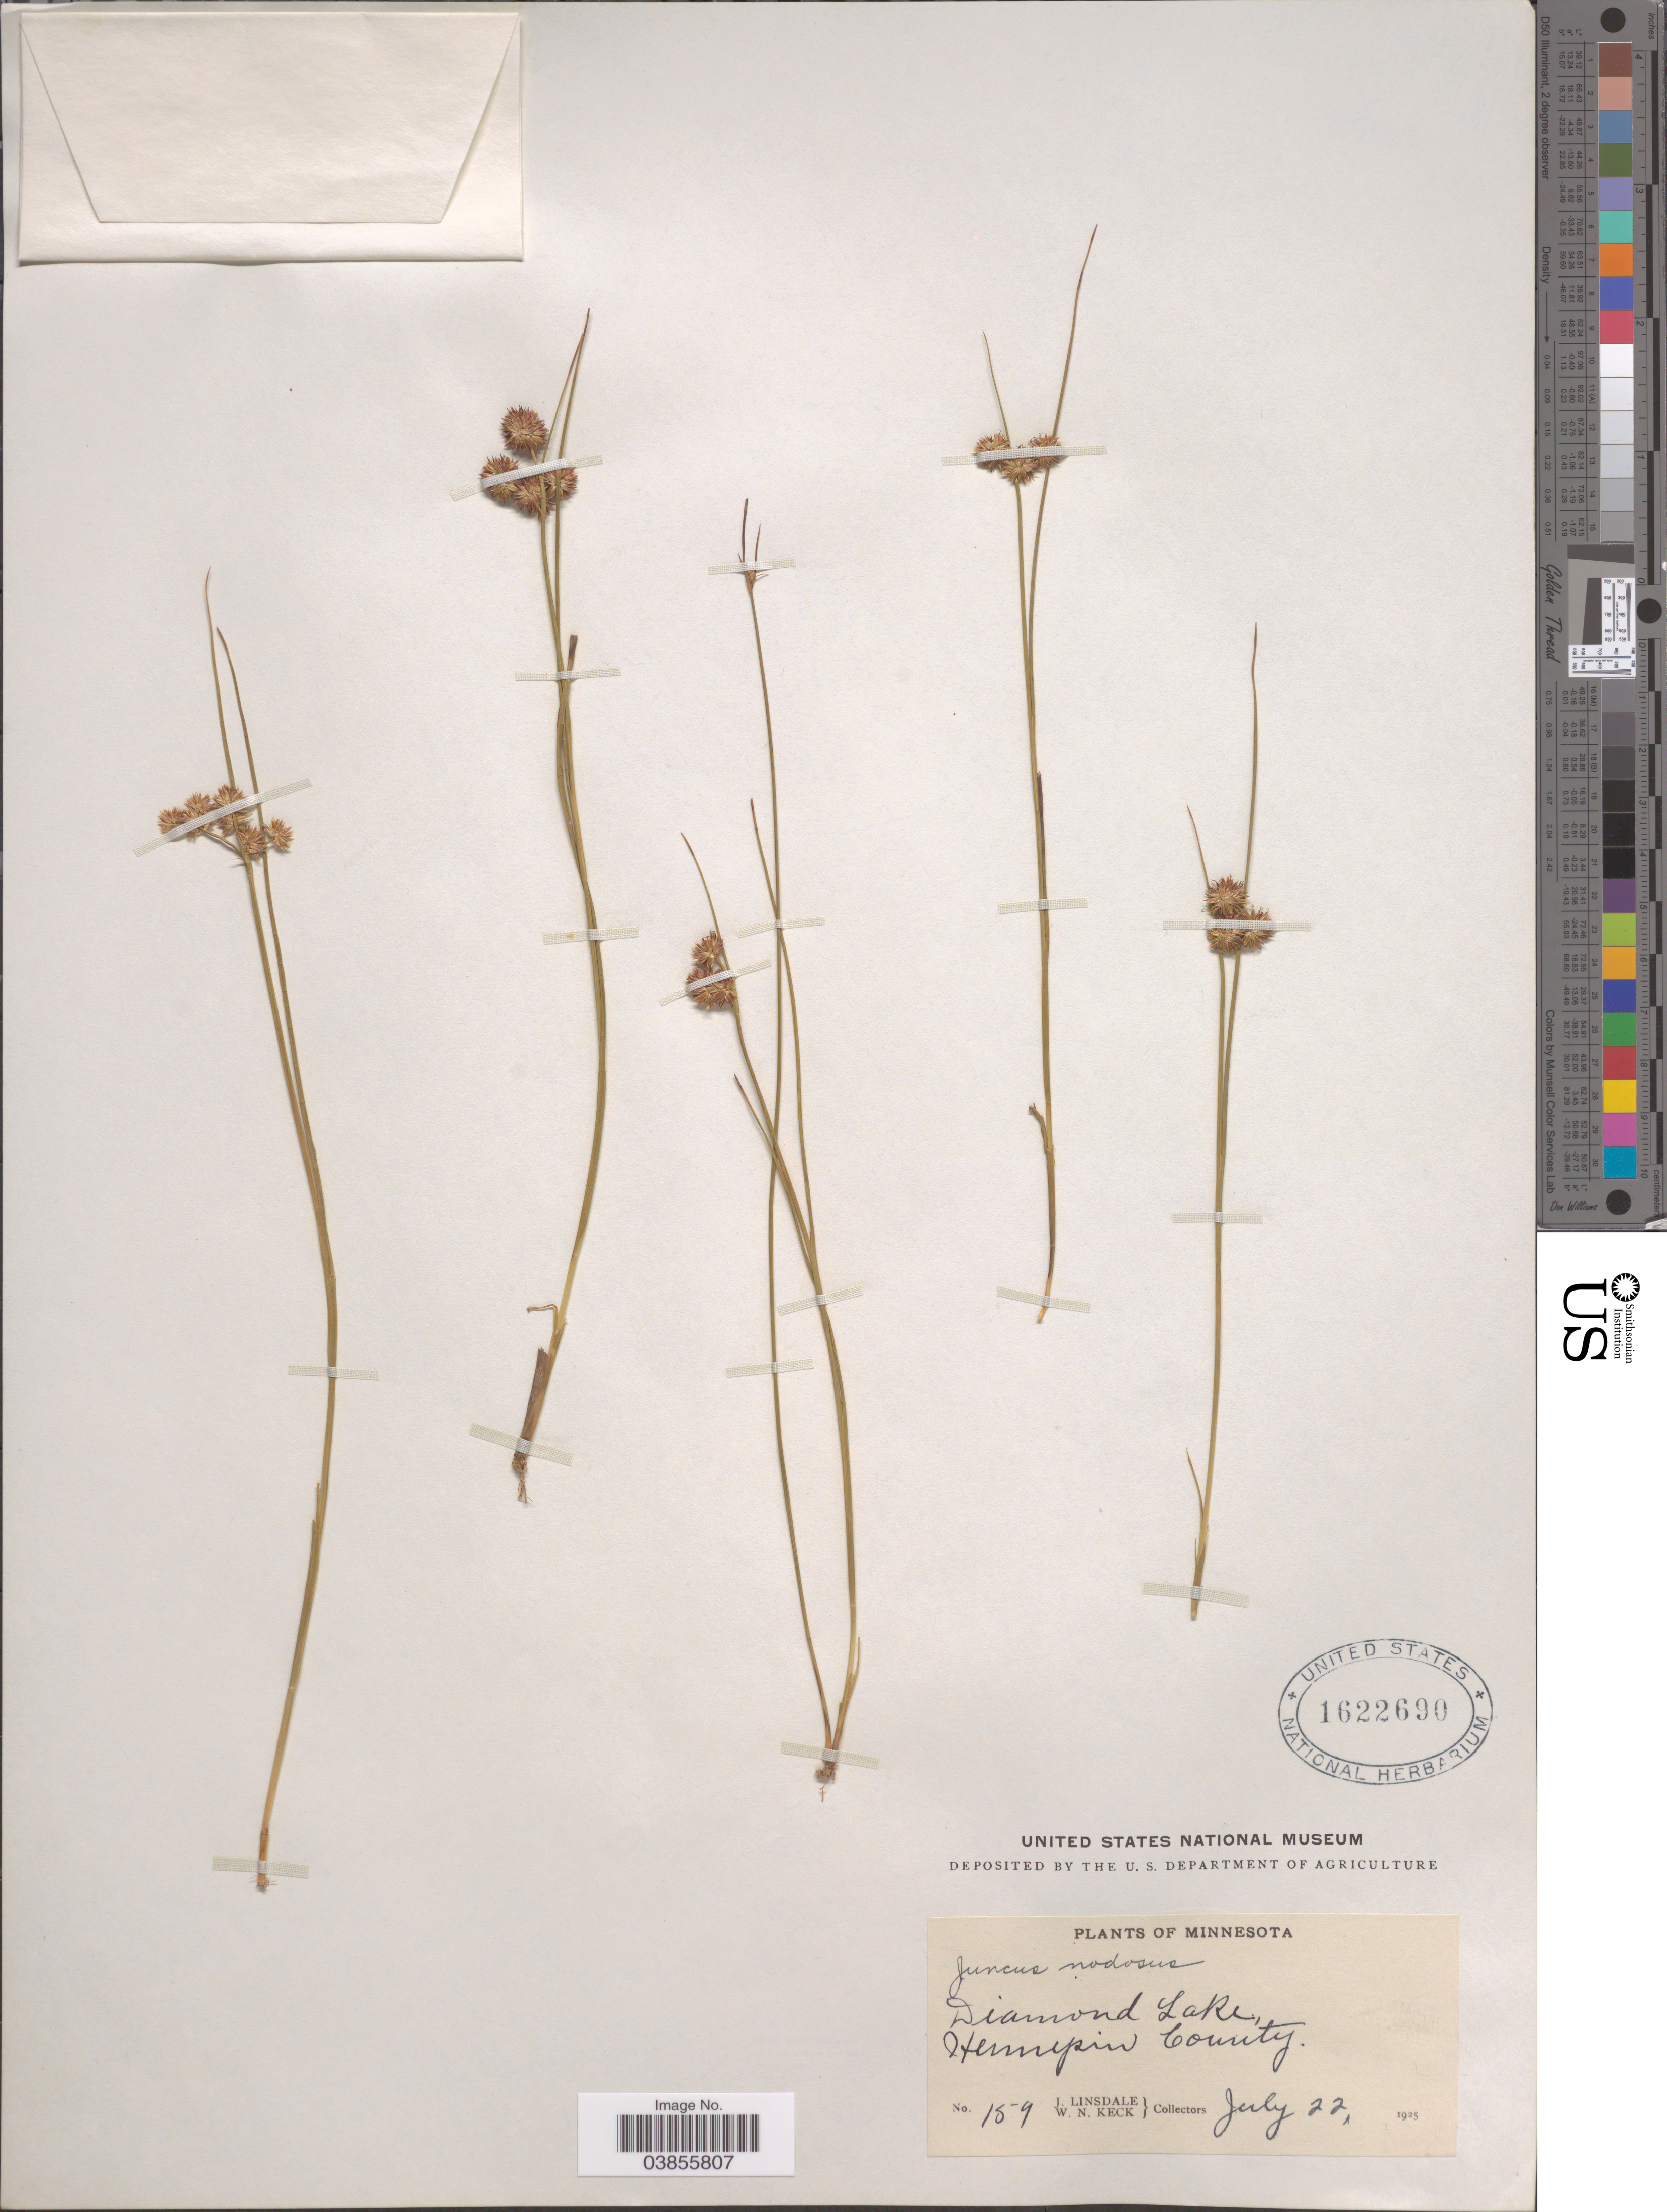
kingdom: Plantae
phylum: Tracheophyta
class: Liliopsida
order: Poales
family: Juncaceae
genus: Juncus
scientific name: Juncus nodosus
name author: L.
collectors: J. Linsdale & W. Keck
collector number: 159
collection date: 1925-07-22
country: United States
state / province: Minnesota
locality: Diamond Lake, Hennepin County.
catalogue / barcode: US 1622690